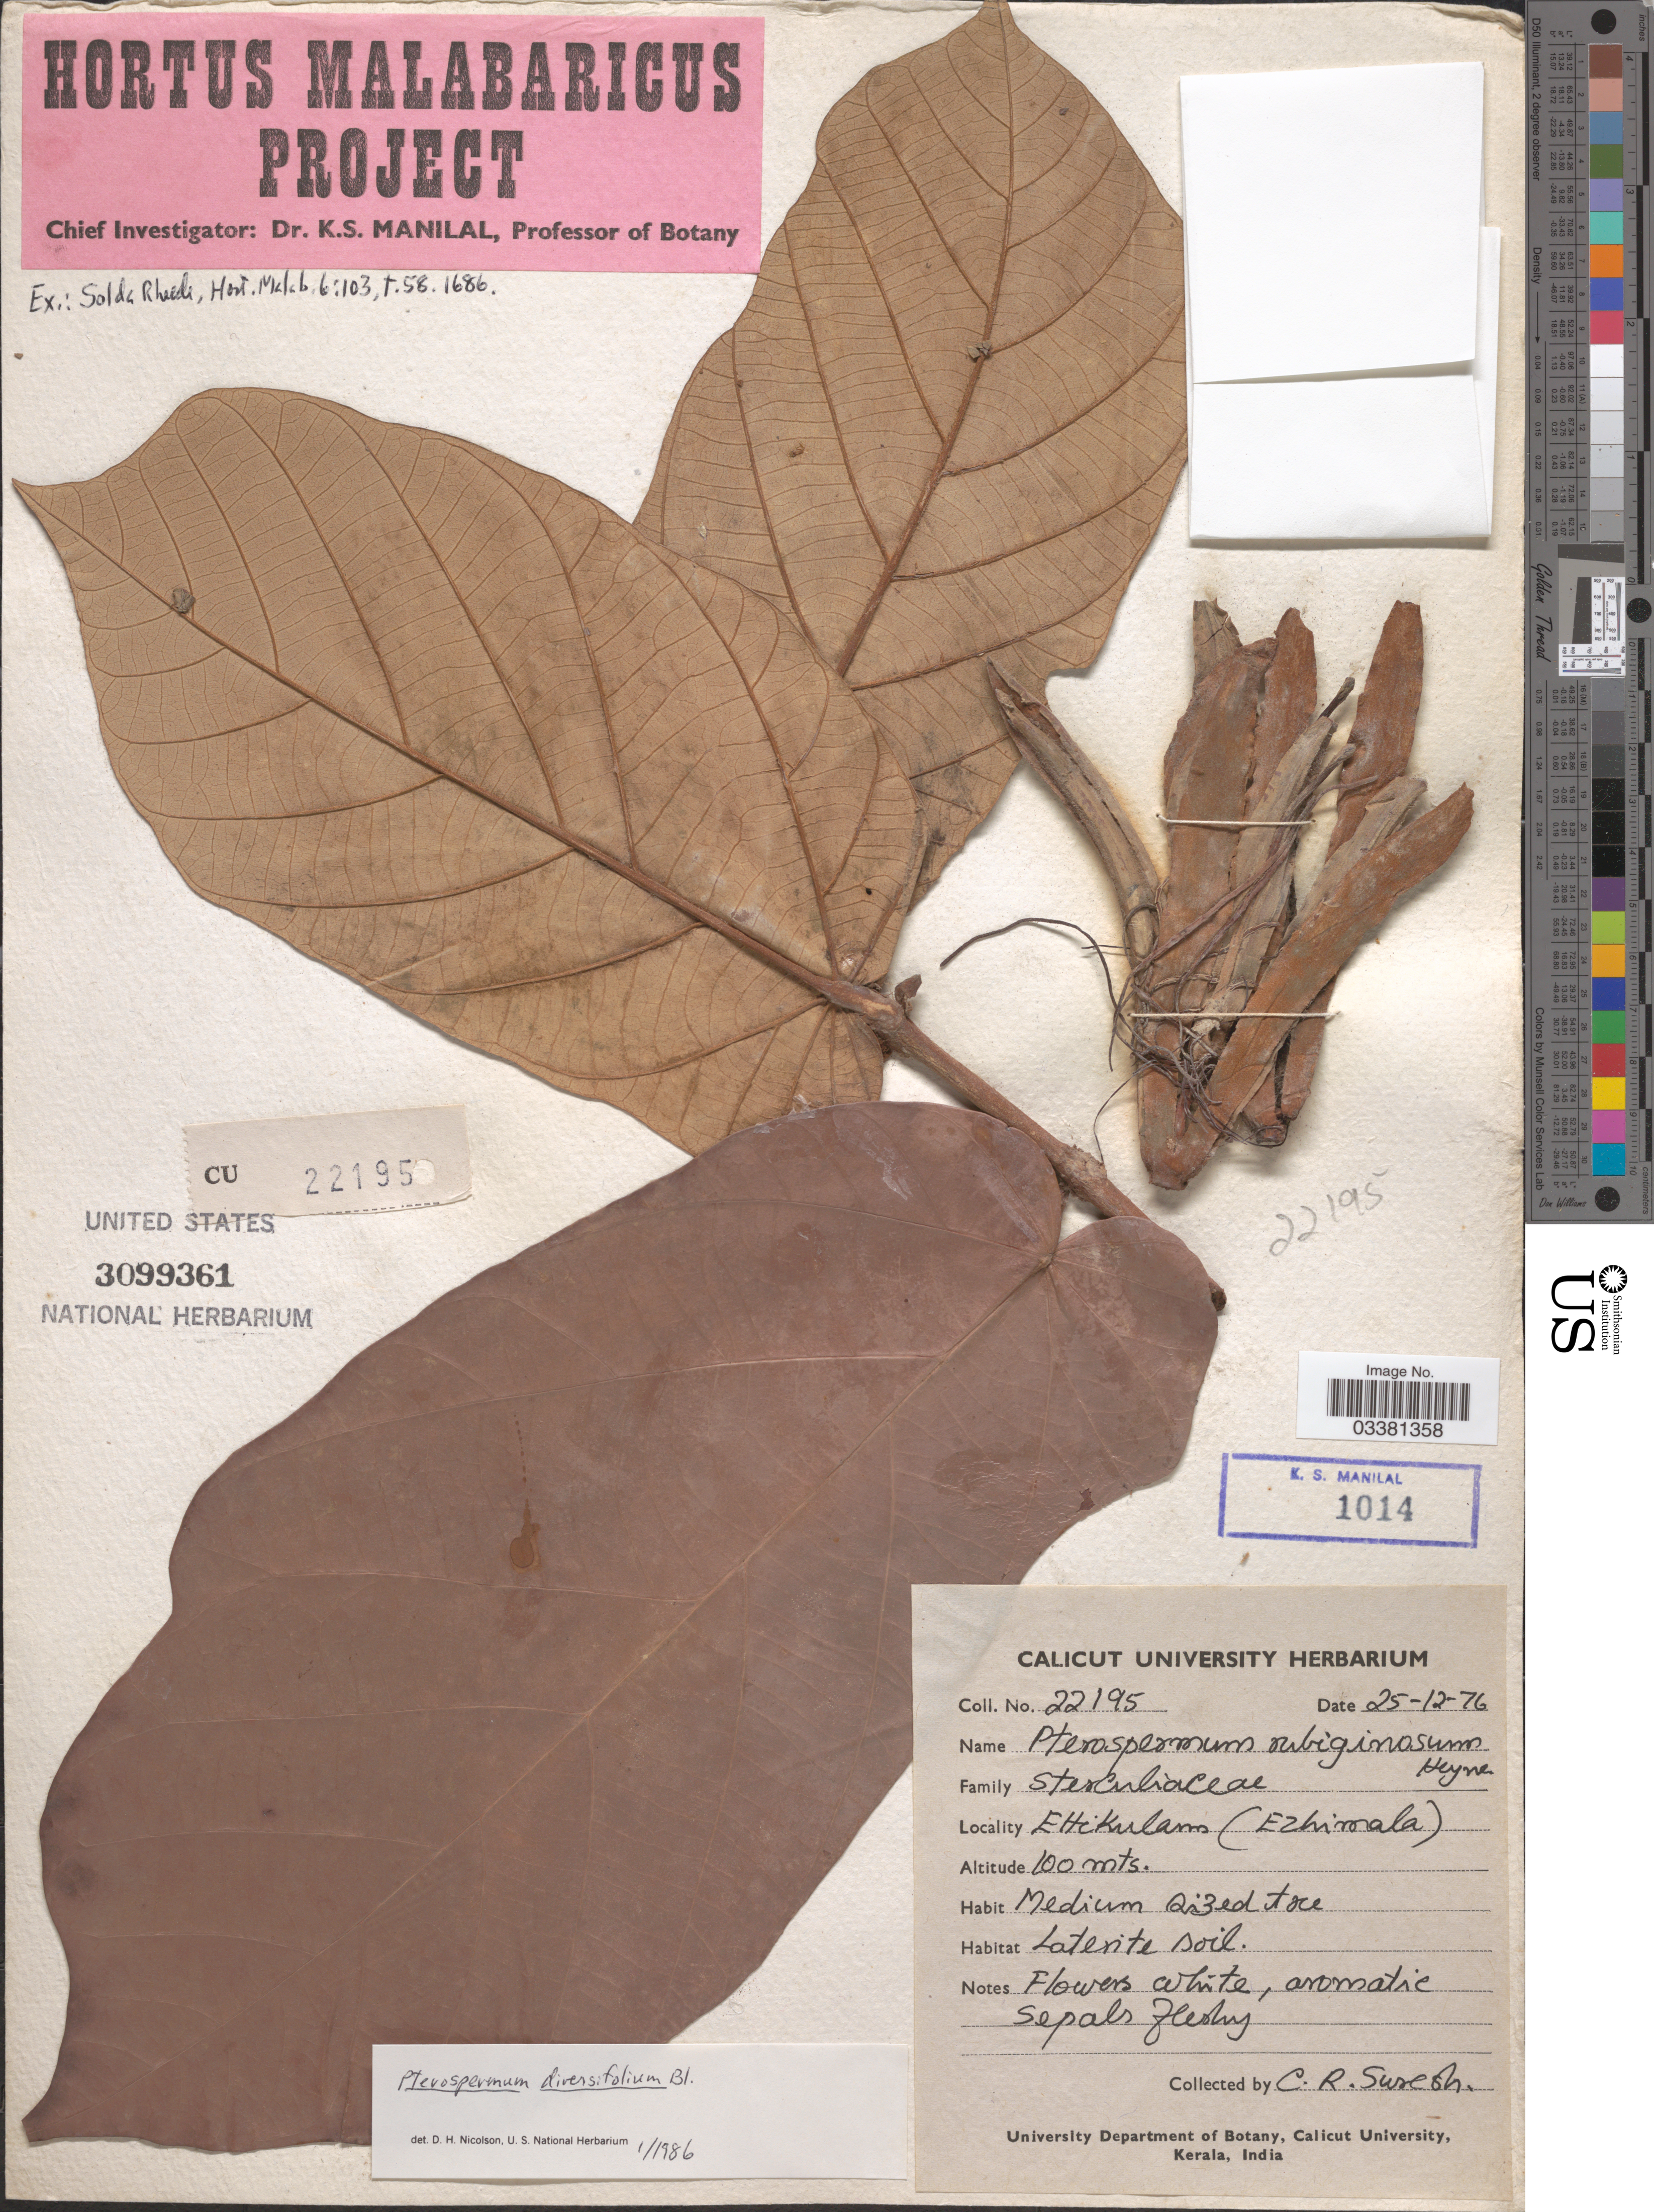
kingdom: Plantae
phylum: Tracheophyta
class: Magnoliopsida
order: Malvales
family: Malvaceae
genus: Pterospermum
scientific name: Pterospermum diversifolium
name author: Blume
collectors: C. Suresh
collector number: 22195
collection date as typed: Transcribed d/m/y: 25/12/76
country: India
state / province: Kerala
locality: Ettikulam (Ezhimala).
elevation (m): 100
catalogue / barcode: US 3099361